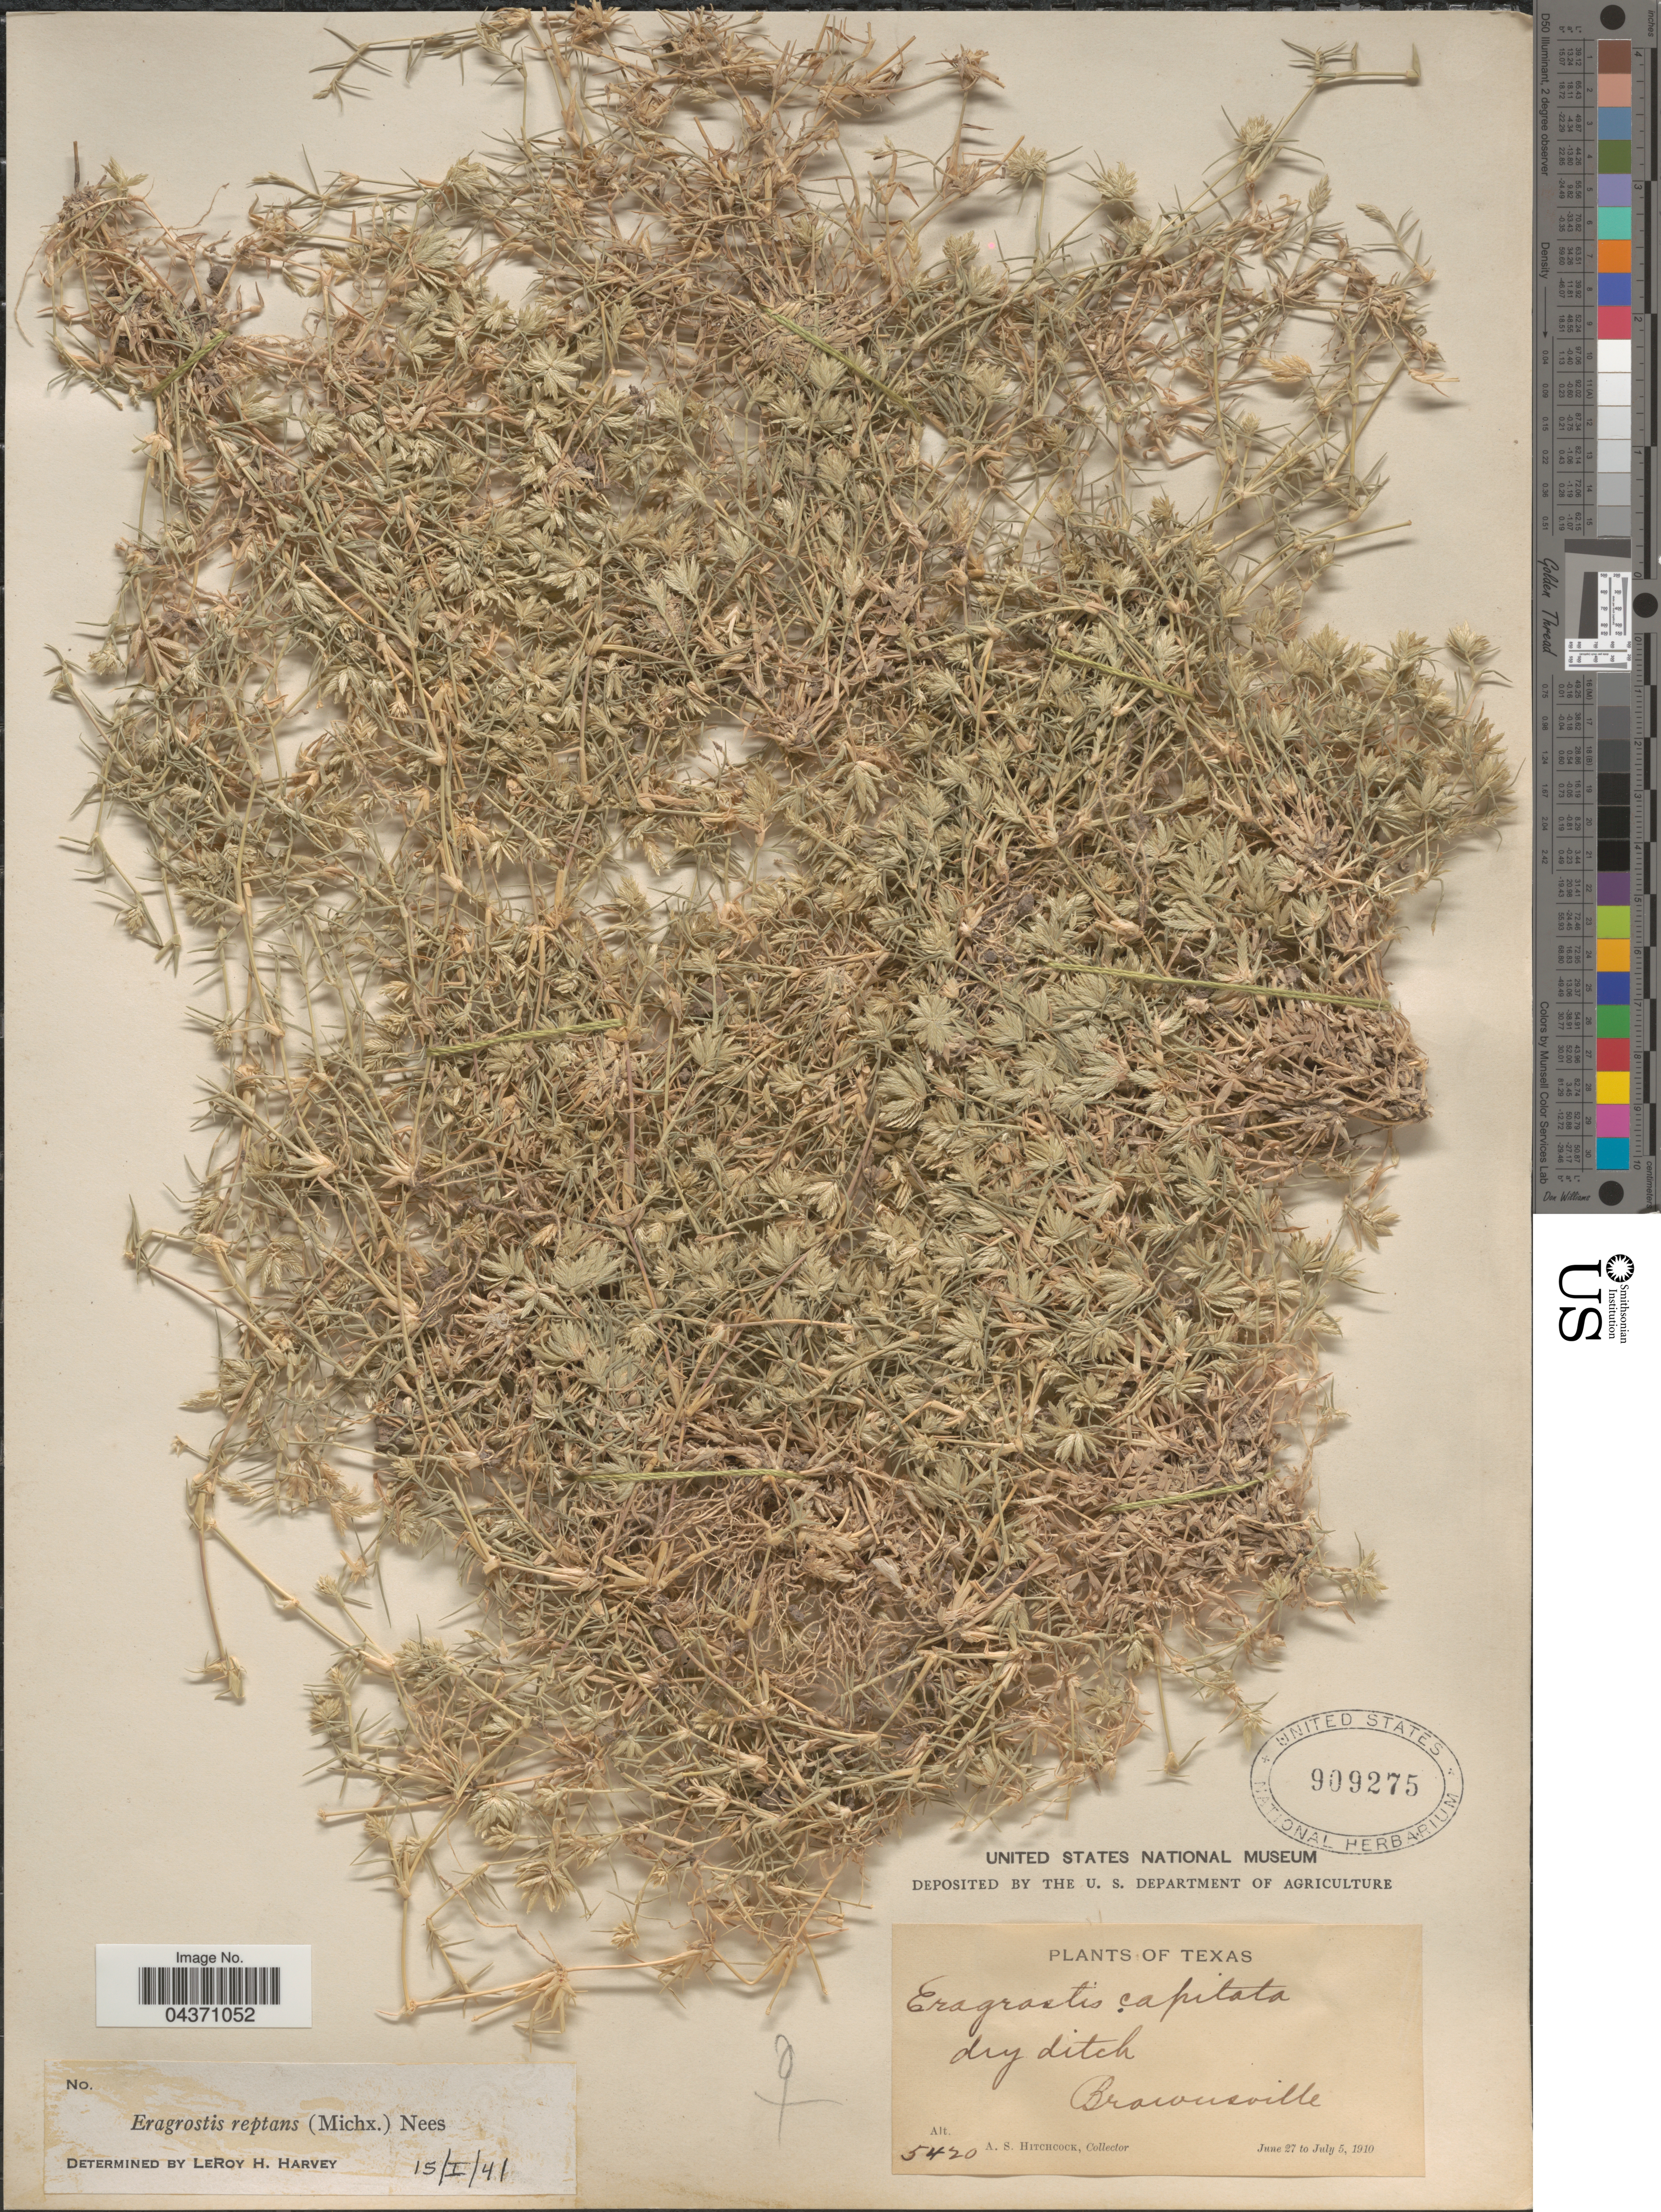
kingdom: Plantae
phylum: Tracheophyta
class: Liliopsida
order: Poales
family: Poaceae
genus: Eragrostis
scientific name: Eragrostis reptans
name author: (Michx.) Nees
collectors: A. S. Hitchcock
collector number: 5420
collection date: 1910-06-27/1910-07-05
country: United States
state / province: Texas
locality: Dry ditch. Brownsville.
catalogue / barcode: US 909275